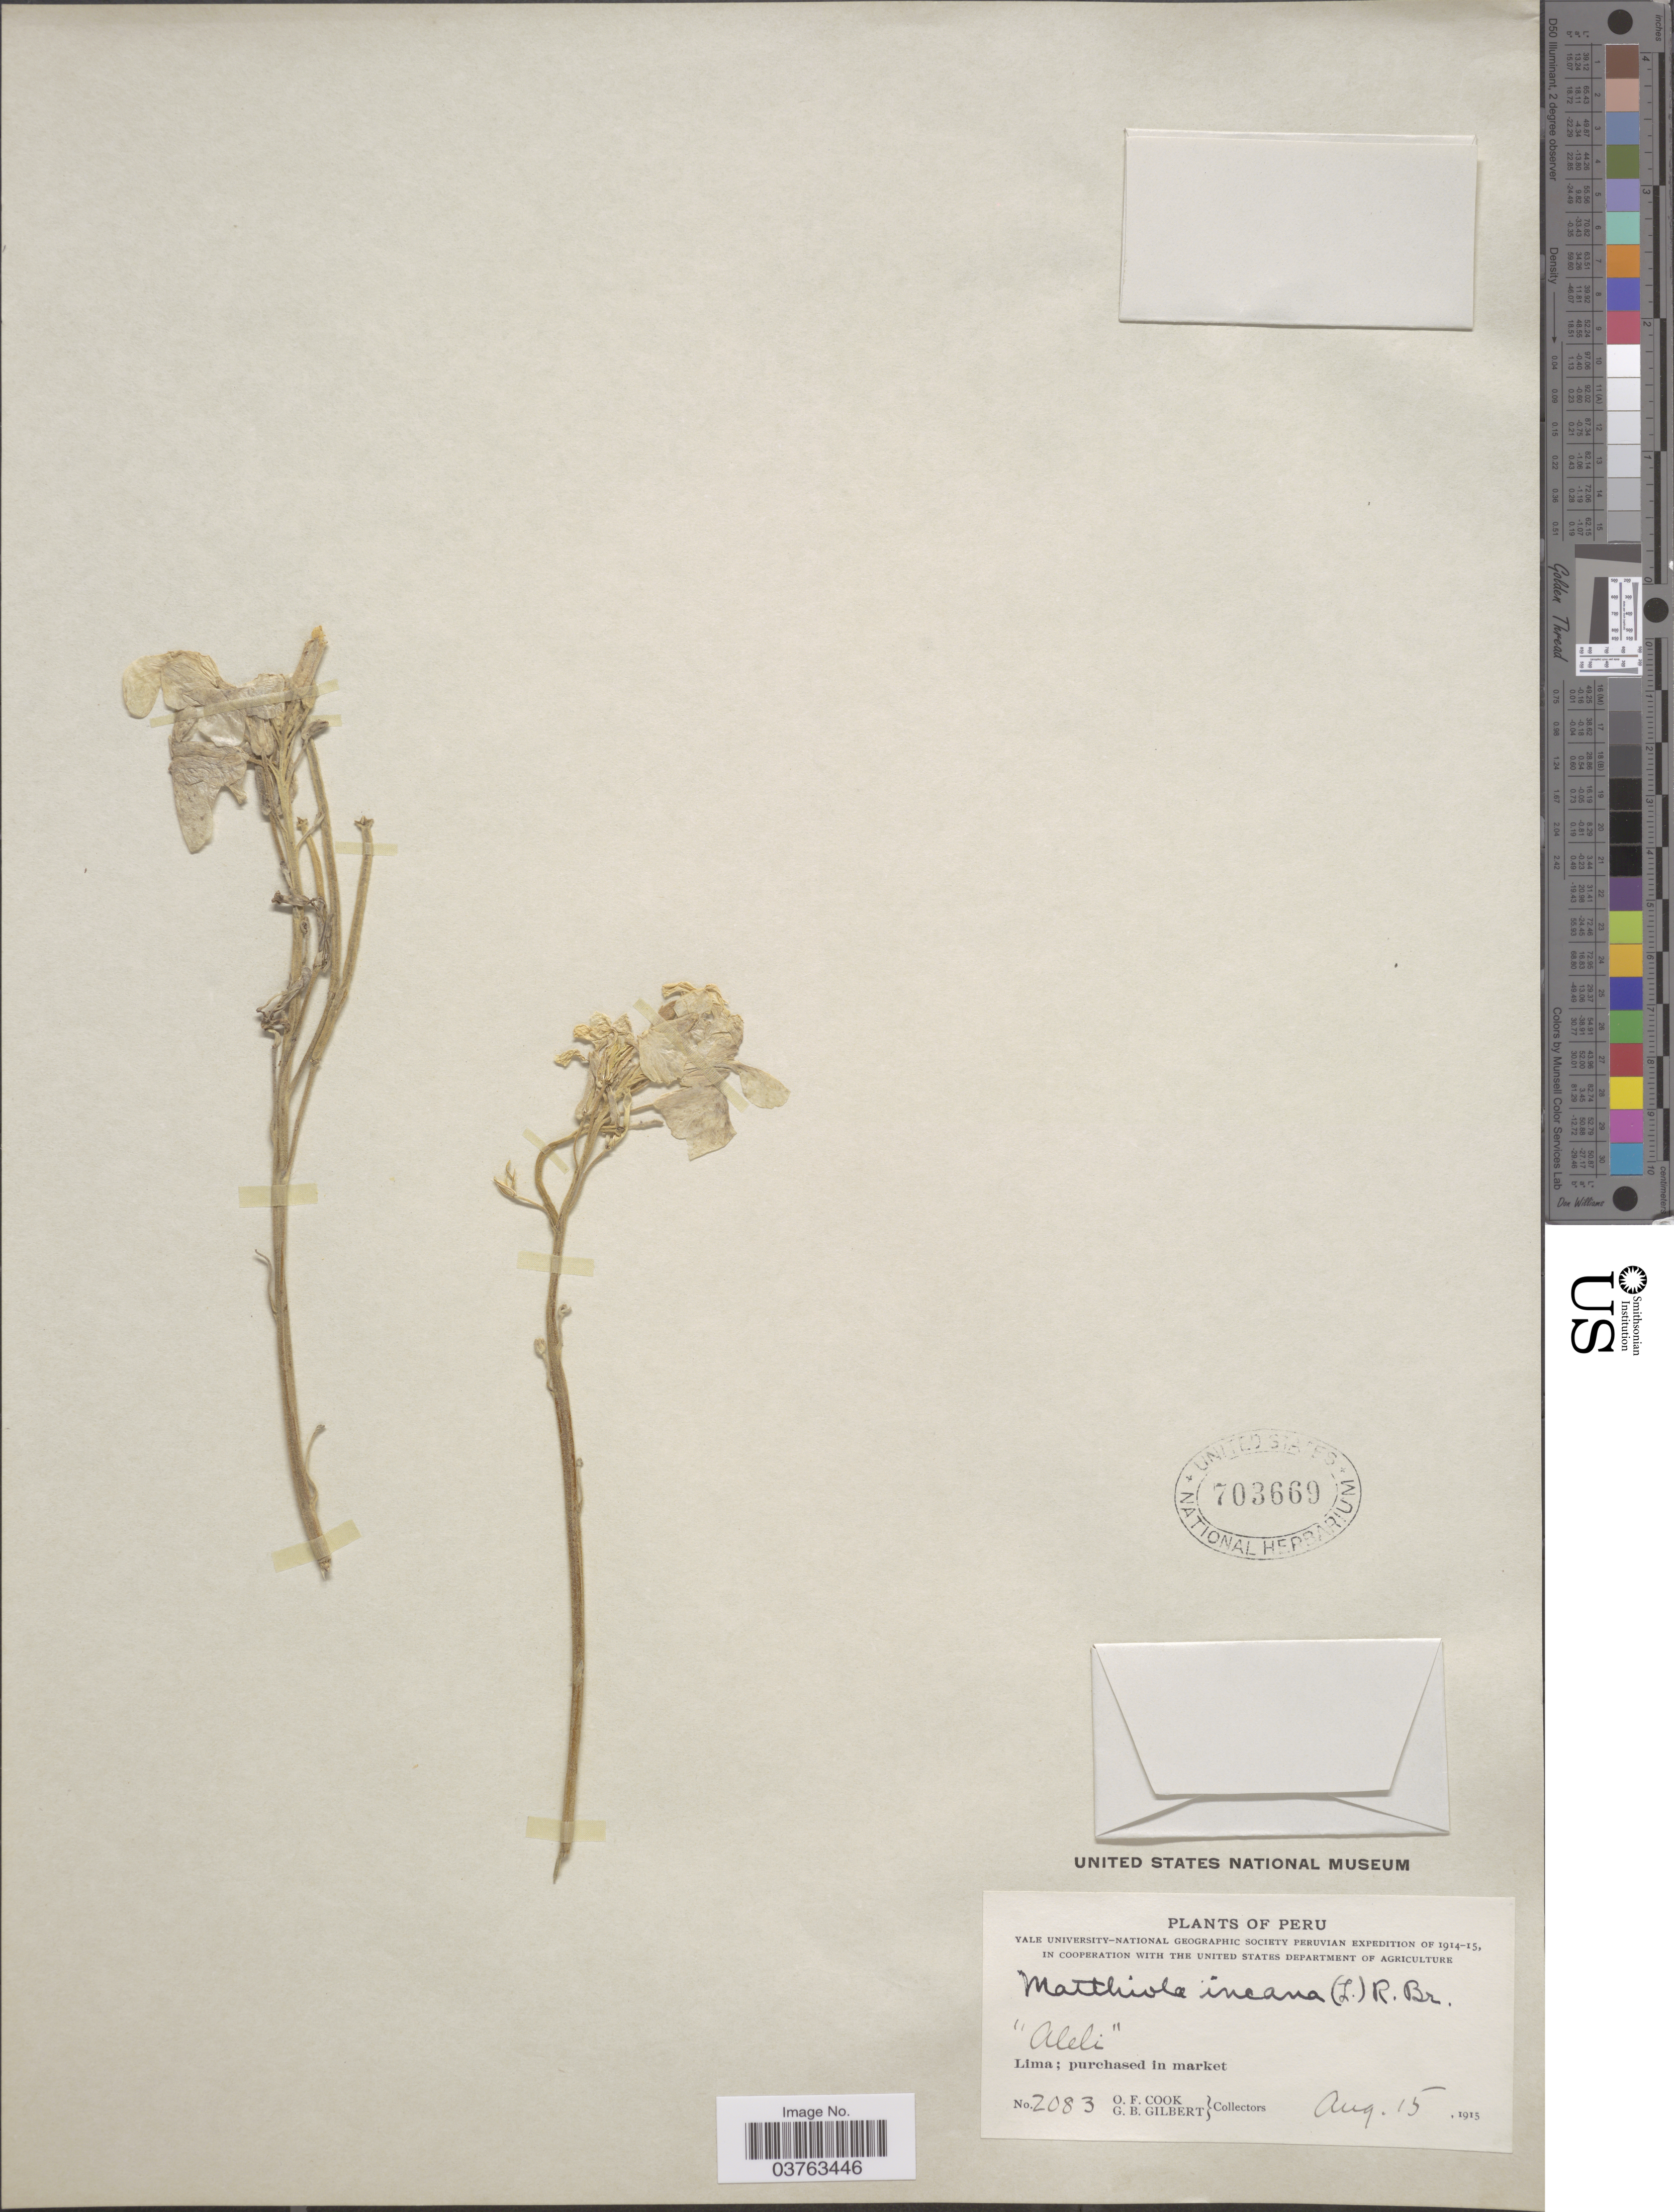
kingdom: Plantae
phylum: Tracheophyta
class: Magnoliopsida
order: Brassicales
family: Brassicaceae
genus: Matthiola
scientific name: Matthiola incana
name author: (L.) W.T. Aiton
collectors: O. F. Cook & G. B. Gilbert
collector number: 2083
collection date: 1915-08-15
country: Peru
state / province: Lima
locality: Purchased in market.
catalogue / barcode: US 703669